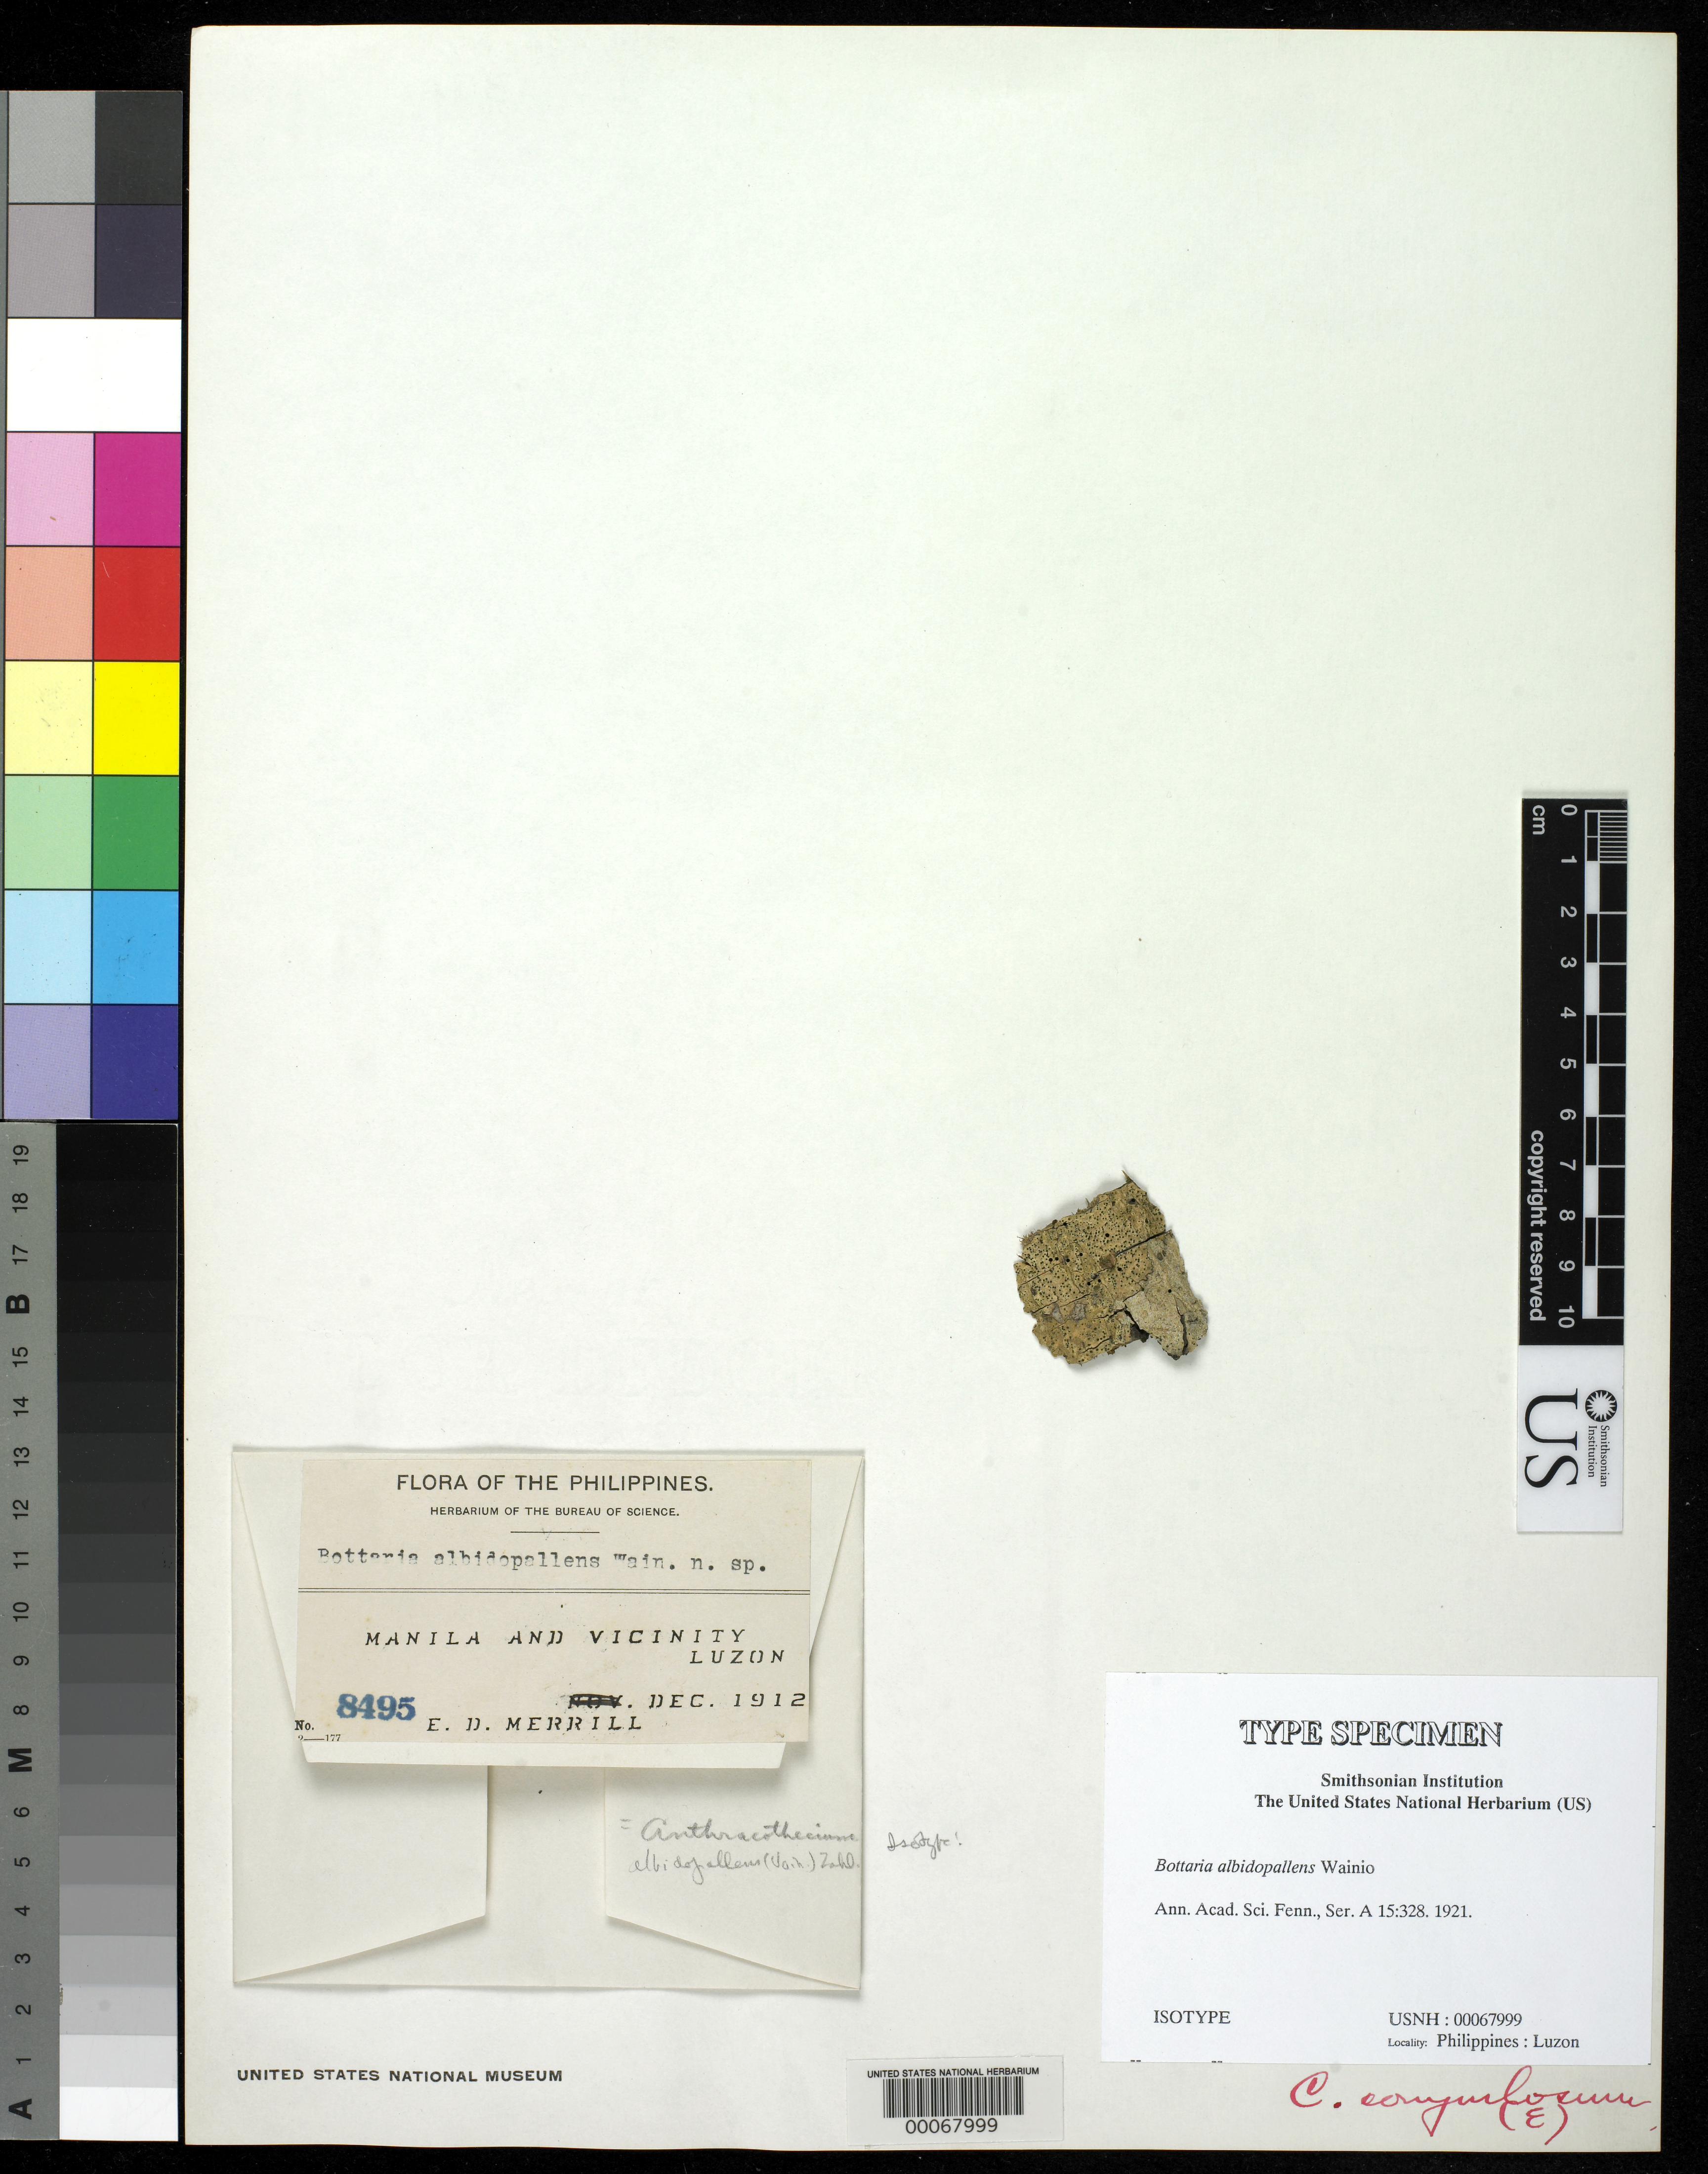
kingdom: Fungi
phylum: Ascomycota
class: Dothideomycetes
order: Pleosporales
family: Mycoporaceae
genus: Bottaria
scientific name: Bottaria albidopallens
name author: Vain.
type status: Isotype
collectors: E. D. Merrill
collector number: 8495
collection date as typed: Dec 1912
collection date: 1912-12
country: Philippines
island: Luzon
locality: Manila & vicinity.